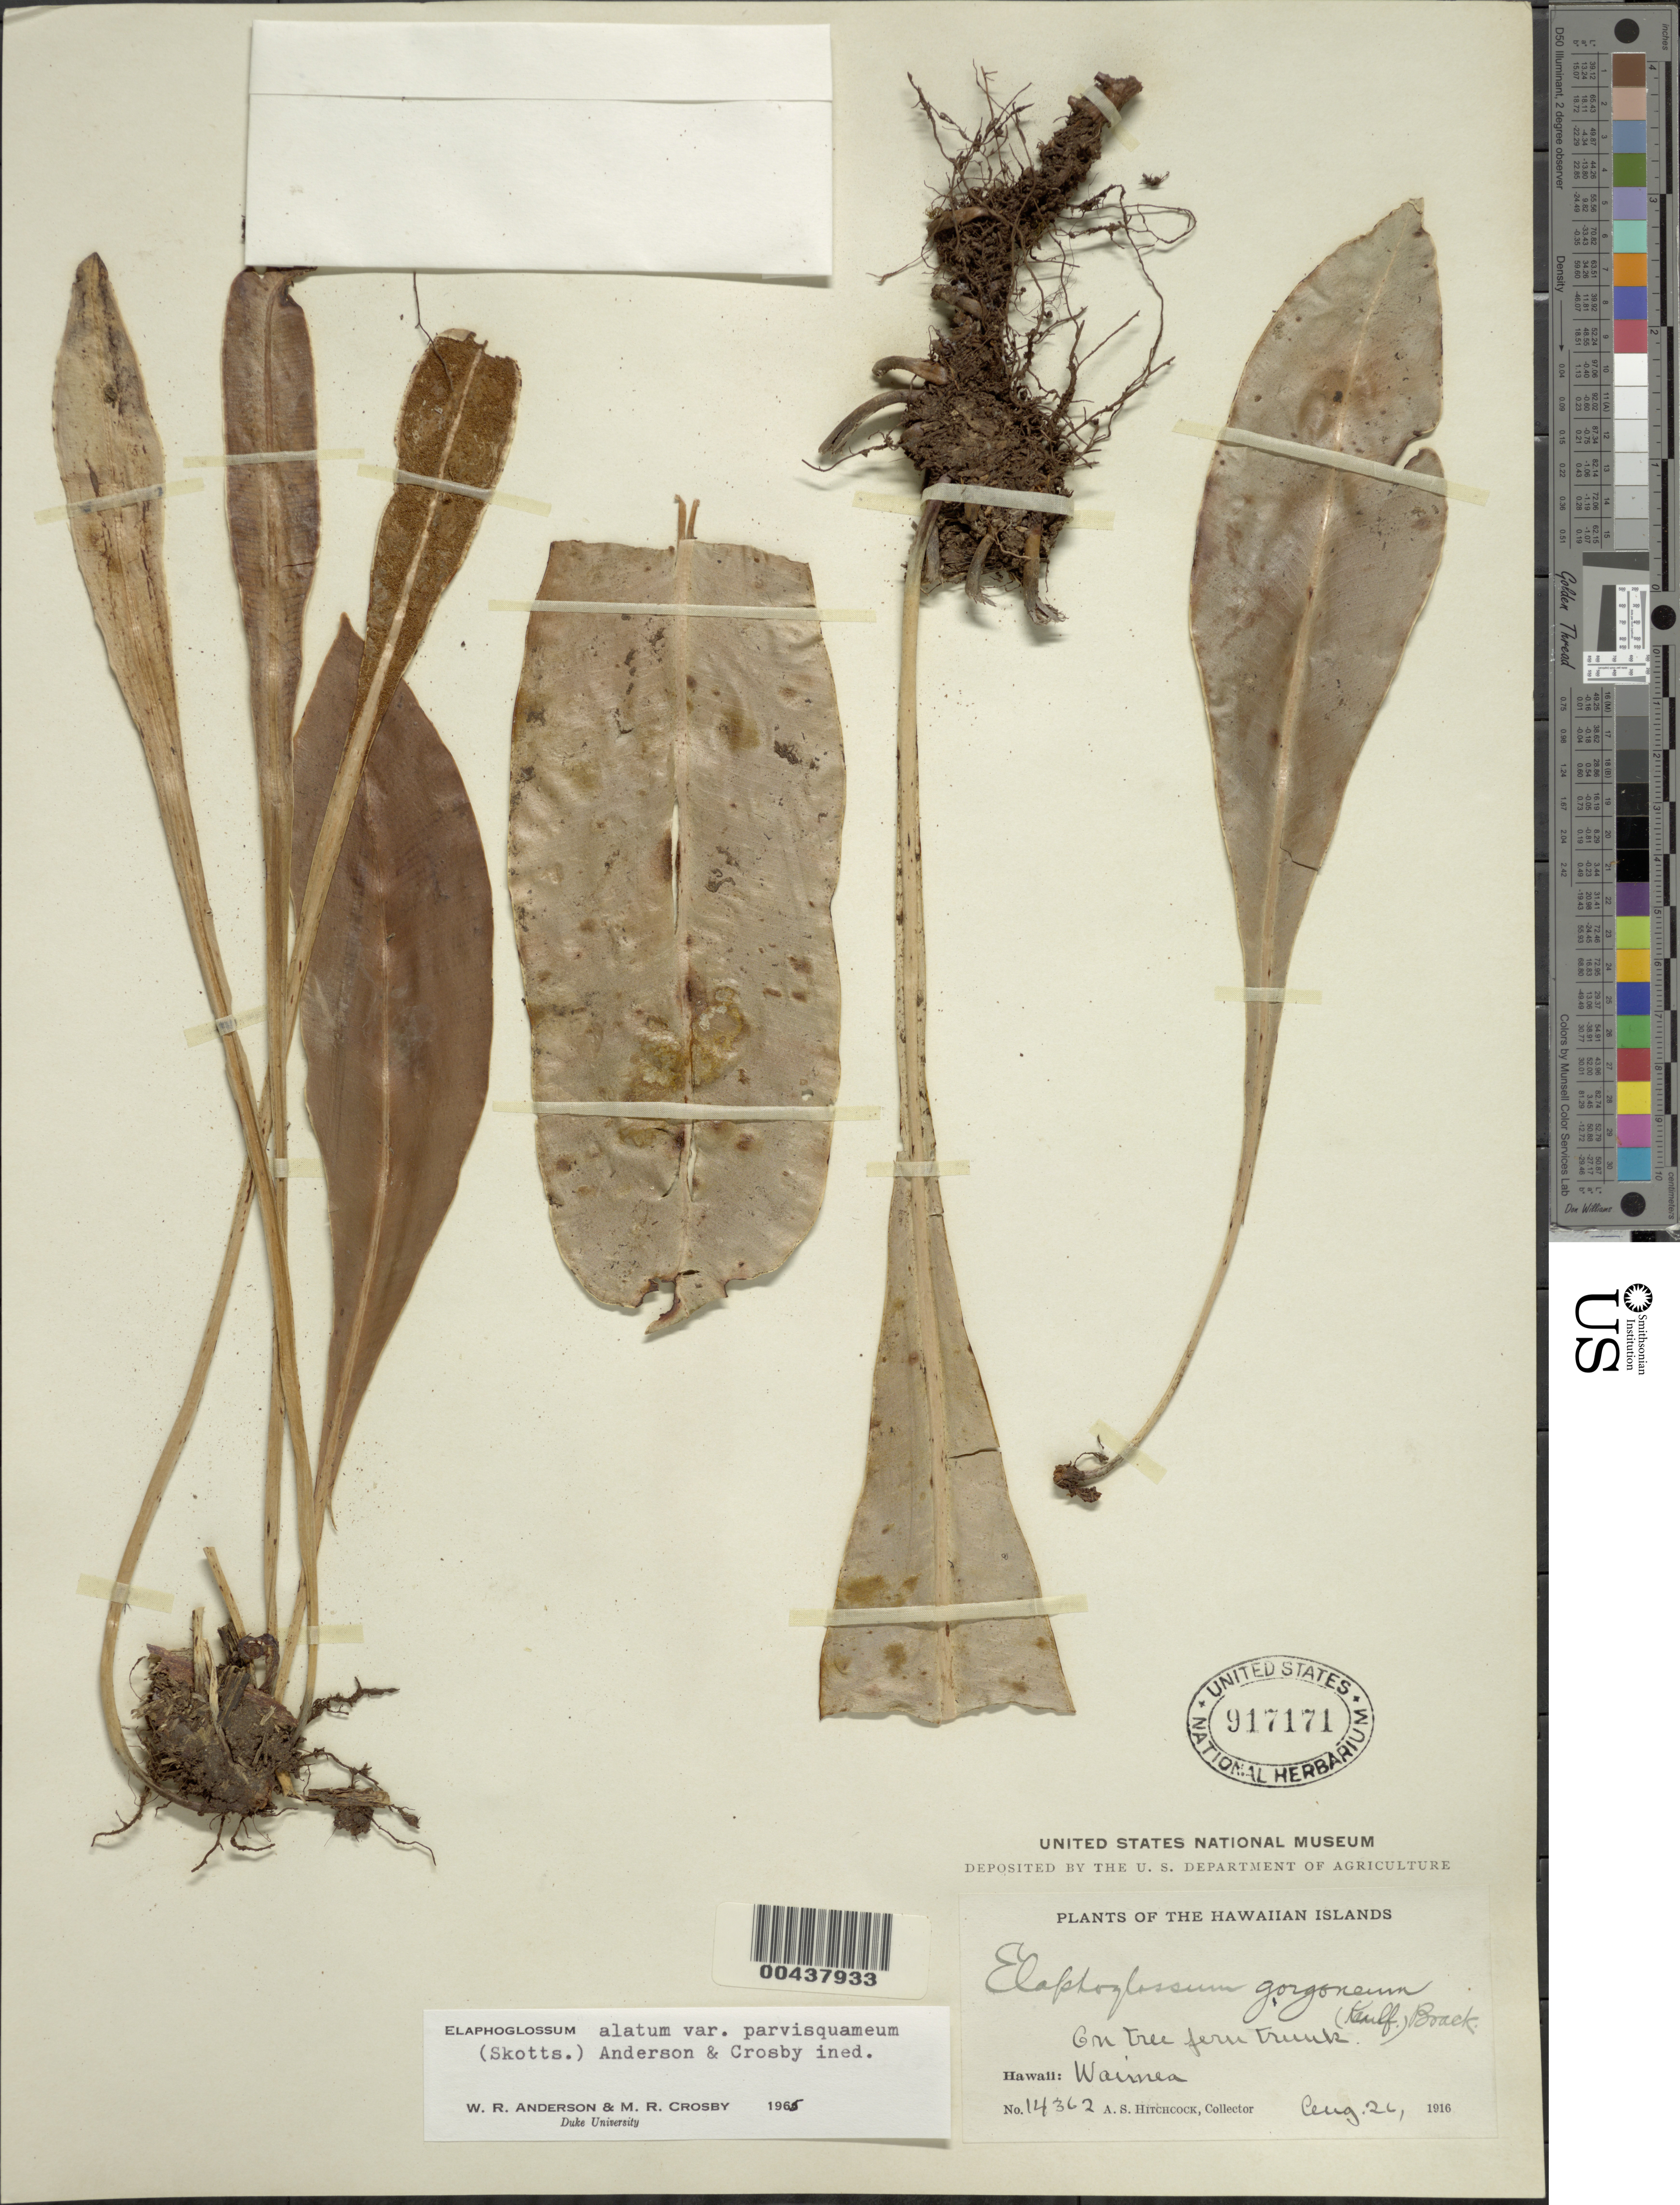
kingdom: Plantae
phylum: Tracheophyta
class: Polypodiopsida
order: Polypodiales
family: Dryopteridaceae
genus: Elaphoglossum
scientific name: Elaphoglossum parvisquameum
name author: Skottsb.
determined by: Wagner, W. L., (BOT), Smithsonian Institution - National Museum of Natural History (UNITED STATES)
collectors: A. S. Hitchcock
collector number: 14362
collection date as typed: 26 Aug 1916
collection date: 1916-08-26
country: United States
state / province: Hawaii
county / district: Hawaii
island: Hawaii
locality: Waimea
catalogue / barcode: US 917171